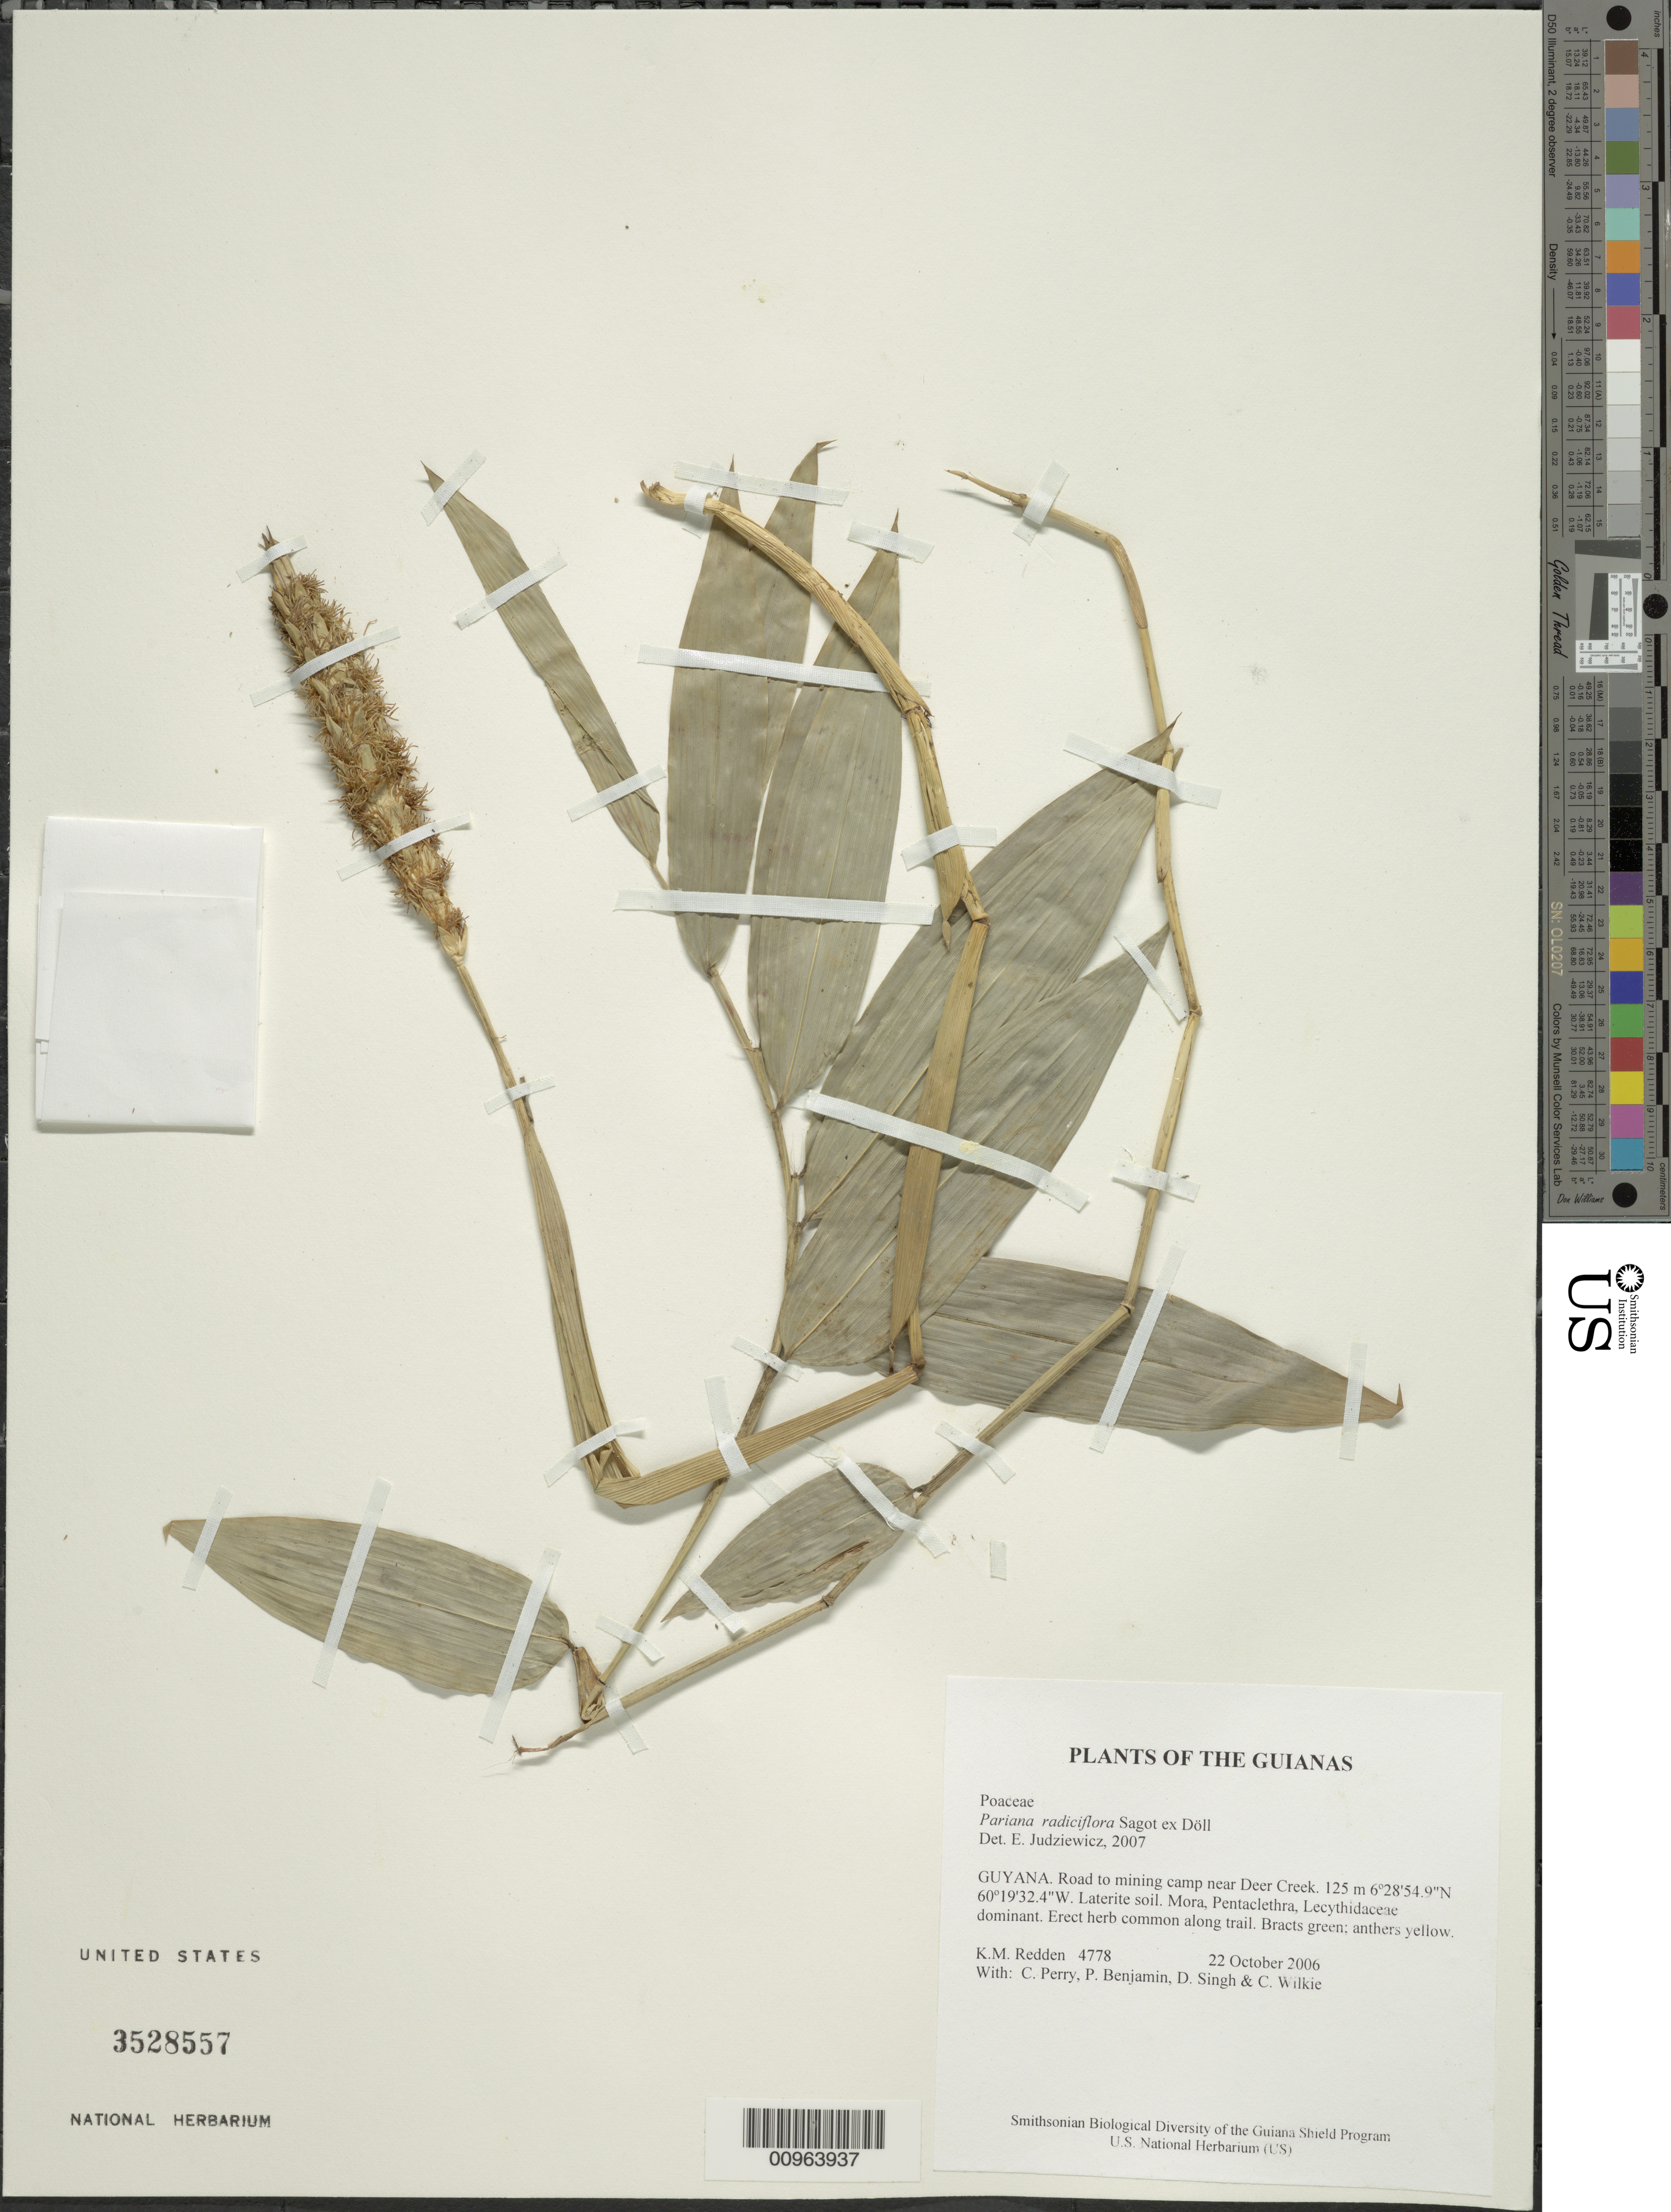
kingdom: Plantae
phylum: Tracheophyta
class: Liliopsida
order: Poales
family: Poaceae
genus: Pariana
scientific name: Pariana radiciflora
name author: Sagot ex Döll in Mart.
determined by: Judziewicz, E. J.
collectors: K. M. Redden, C. Perry, P. Benjamin, D. Singh & C. Wilkie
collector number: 4778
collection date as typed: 22 October 2006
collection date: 2006-10-22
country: Guyana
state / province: Cuyuni-Mazaruni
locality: Road to mining camp near Deer Creek.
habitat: Laterite soil. Mora, Pentaclethra, Lecythidaceae dominant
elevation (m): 125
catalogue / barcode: US 3528557